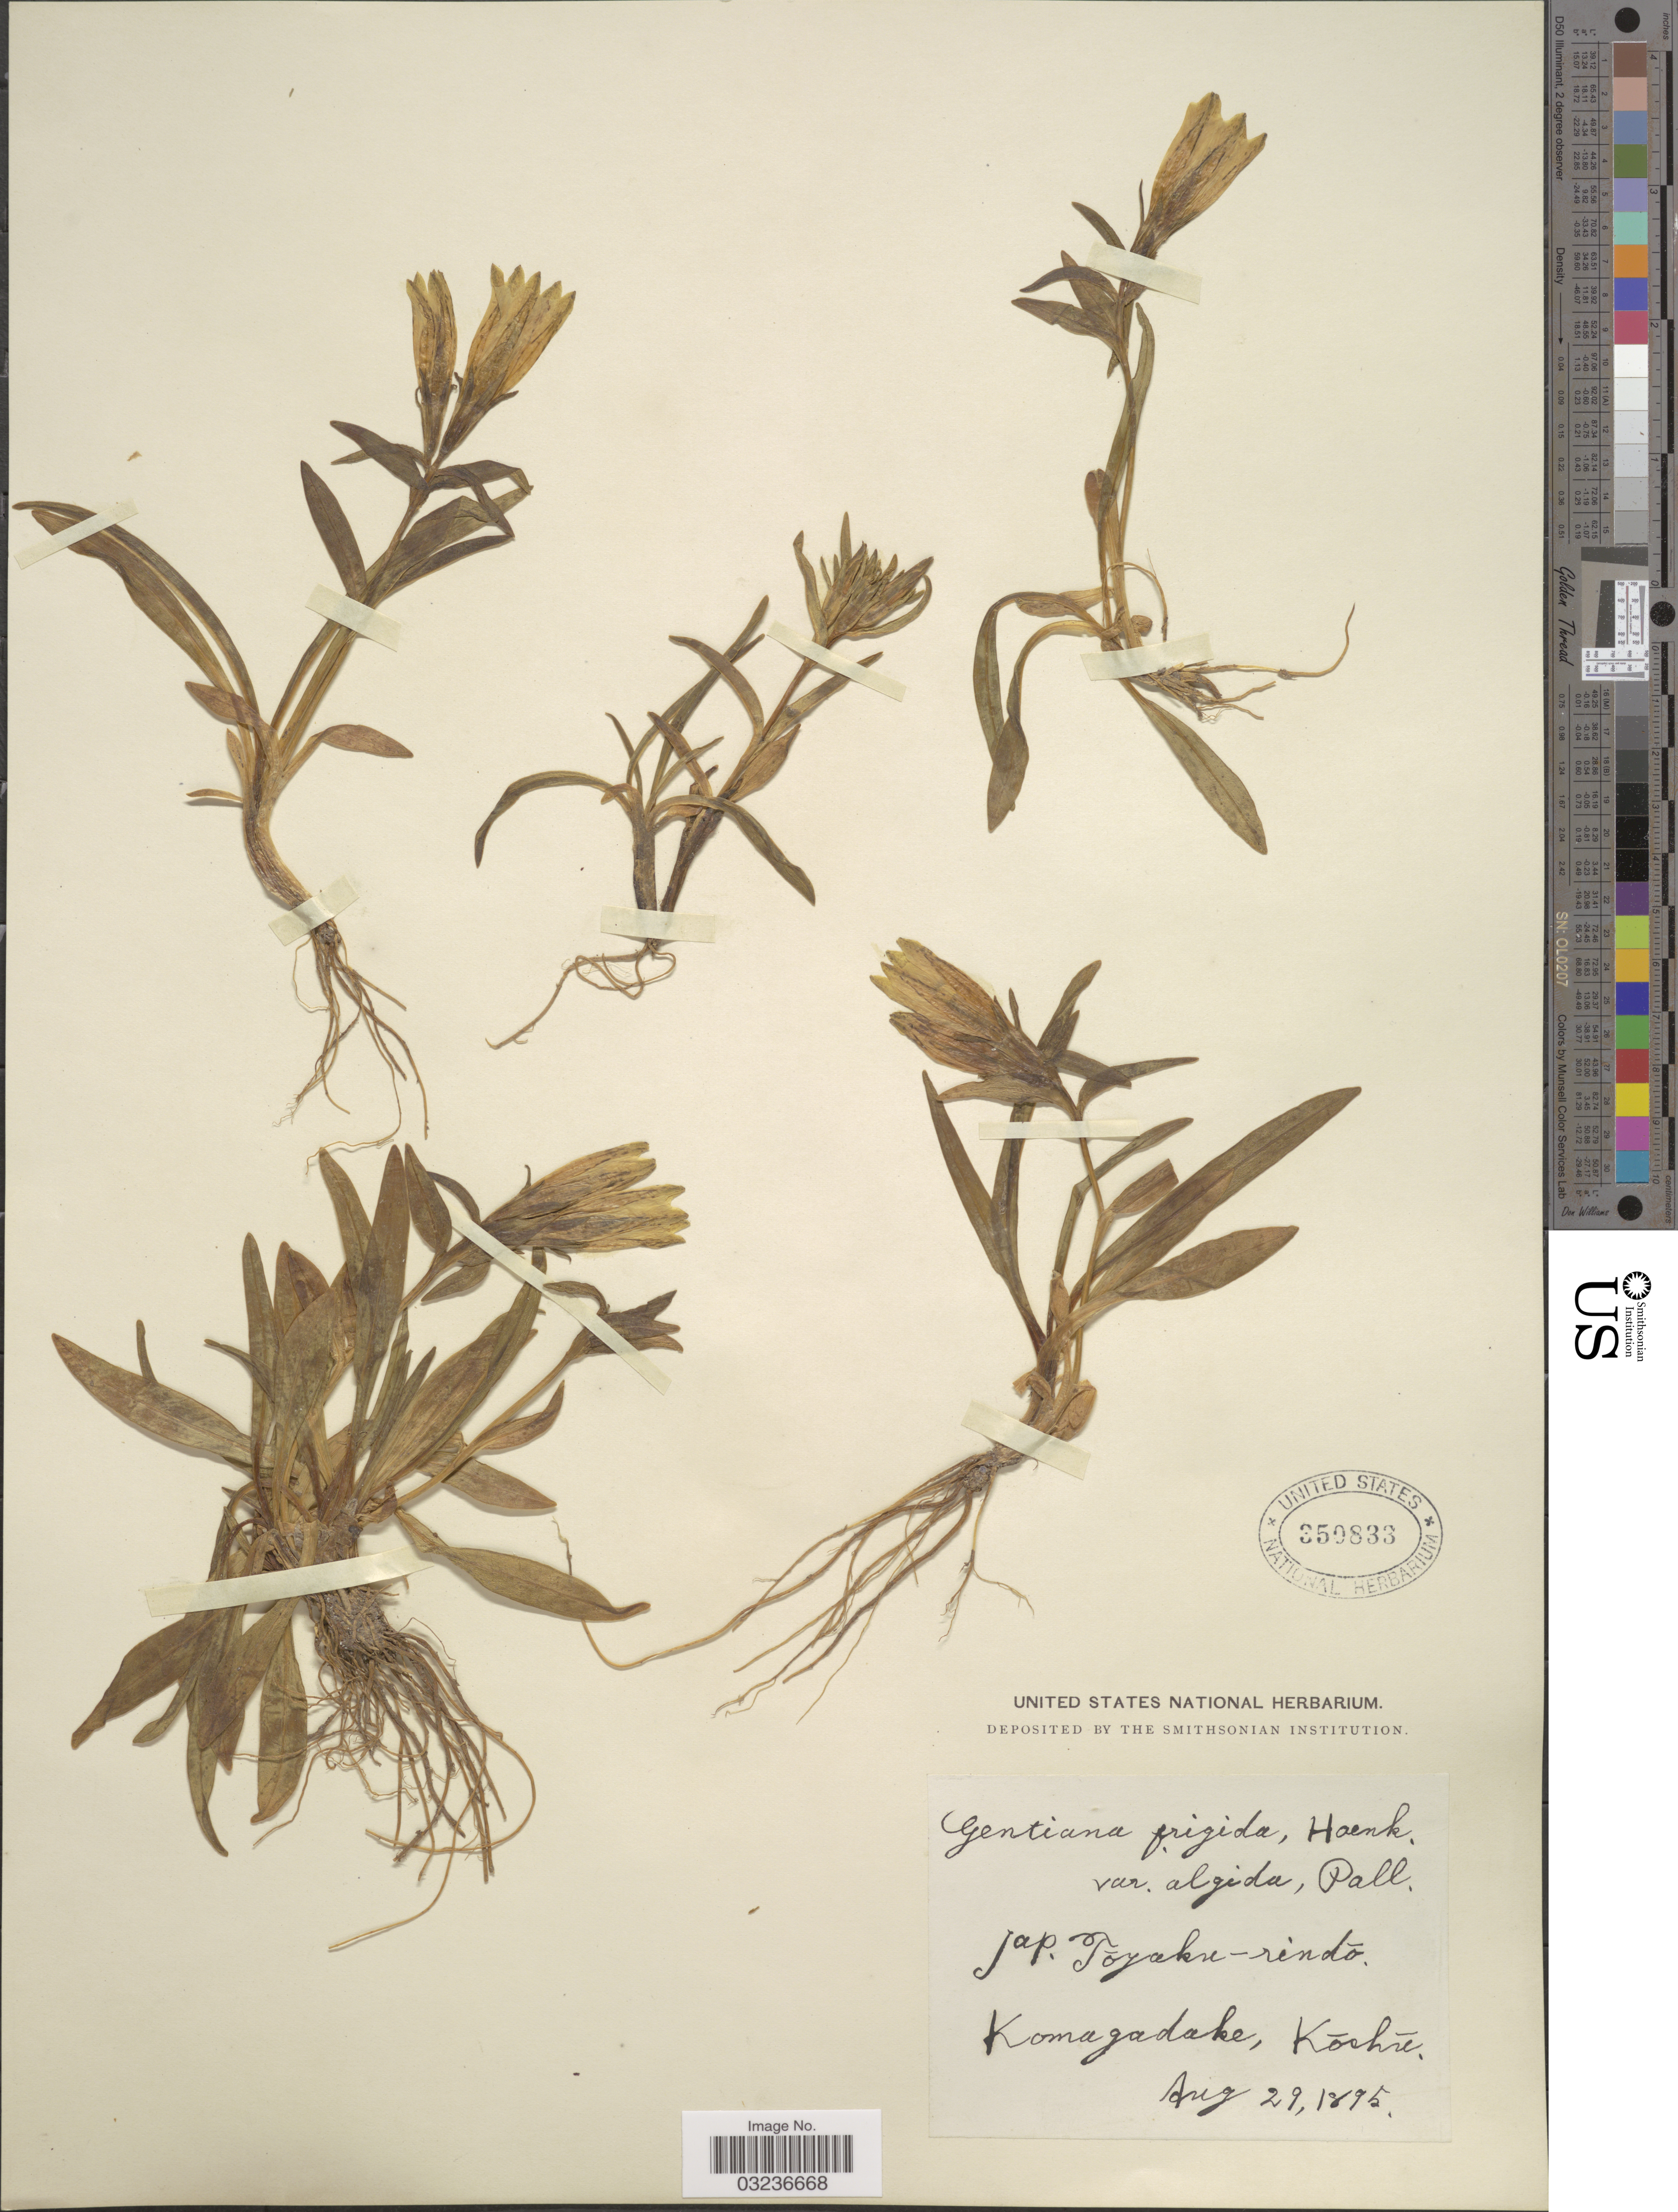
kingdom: Plantae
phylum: Tracheophyta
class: Magnoliopsida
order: Gentianales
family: Gentianaceae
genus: Gentiana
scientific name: Gentiana frigida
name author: Haenke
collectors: ex herb. United States National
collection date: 1895-08-29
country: Japan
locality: Komagadake, Koshu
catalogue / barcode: US 359833